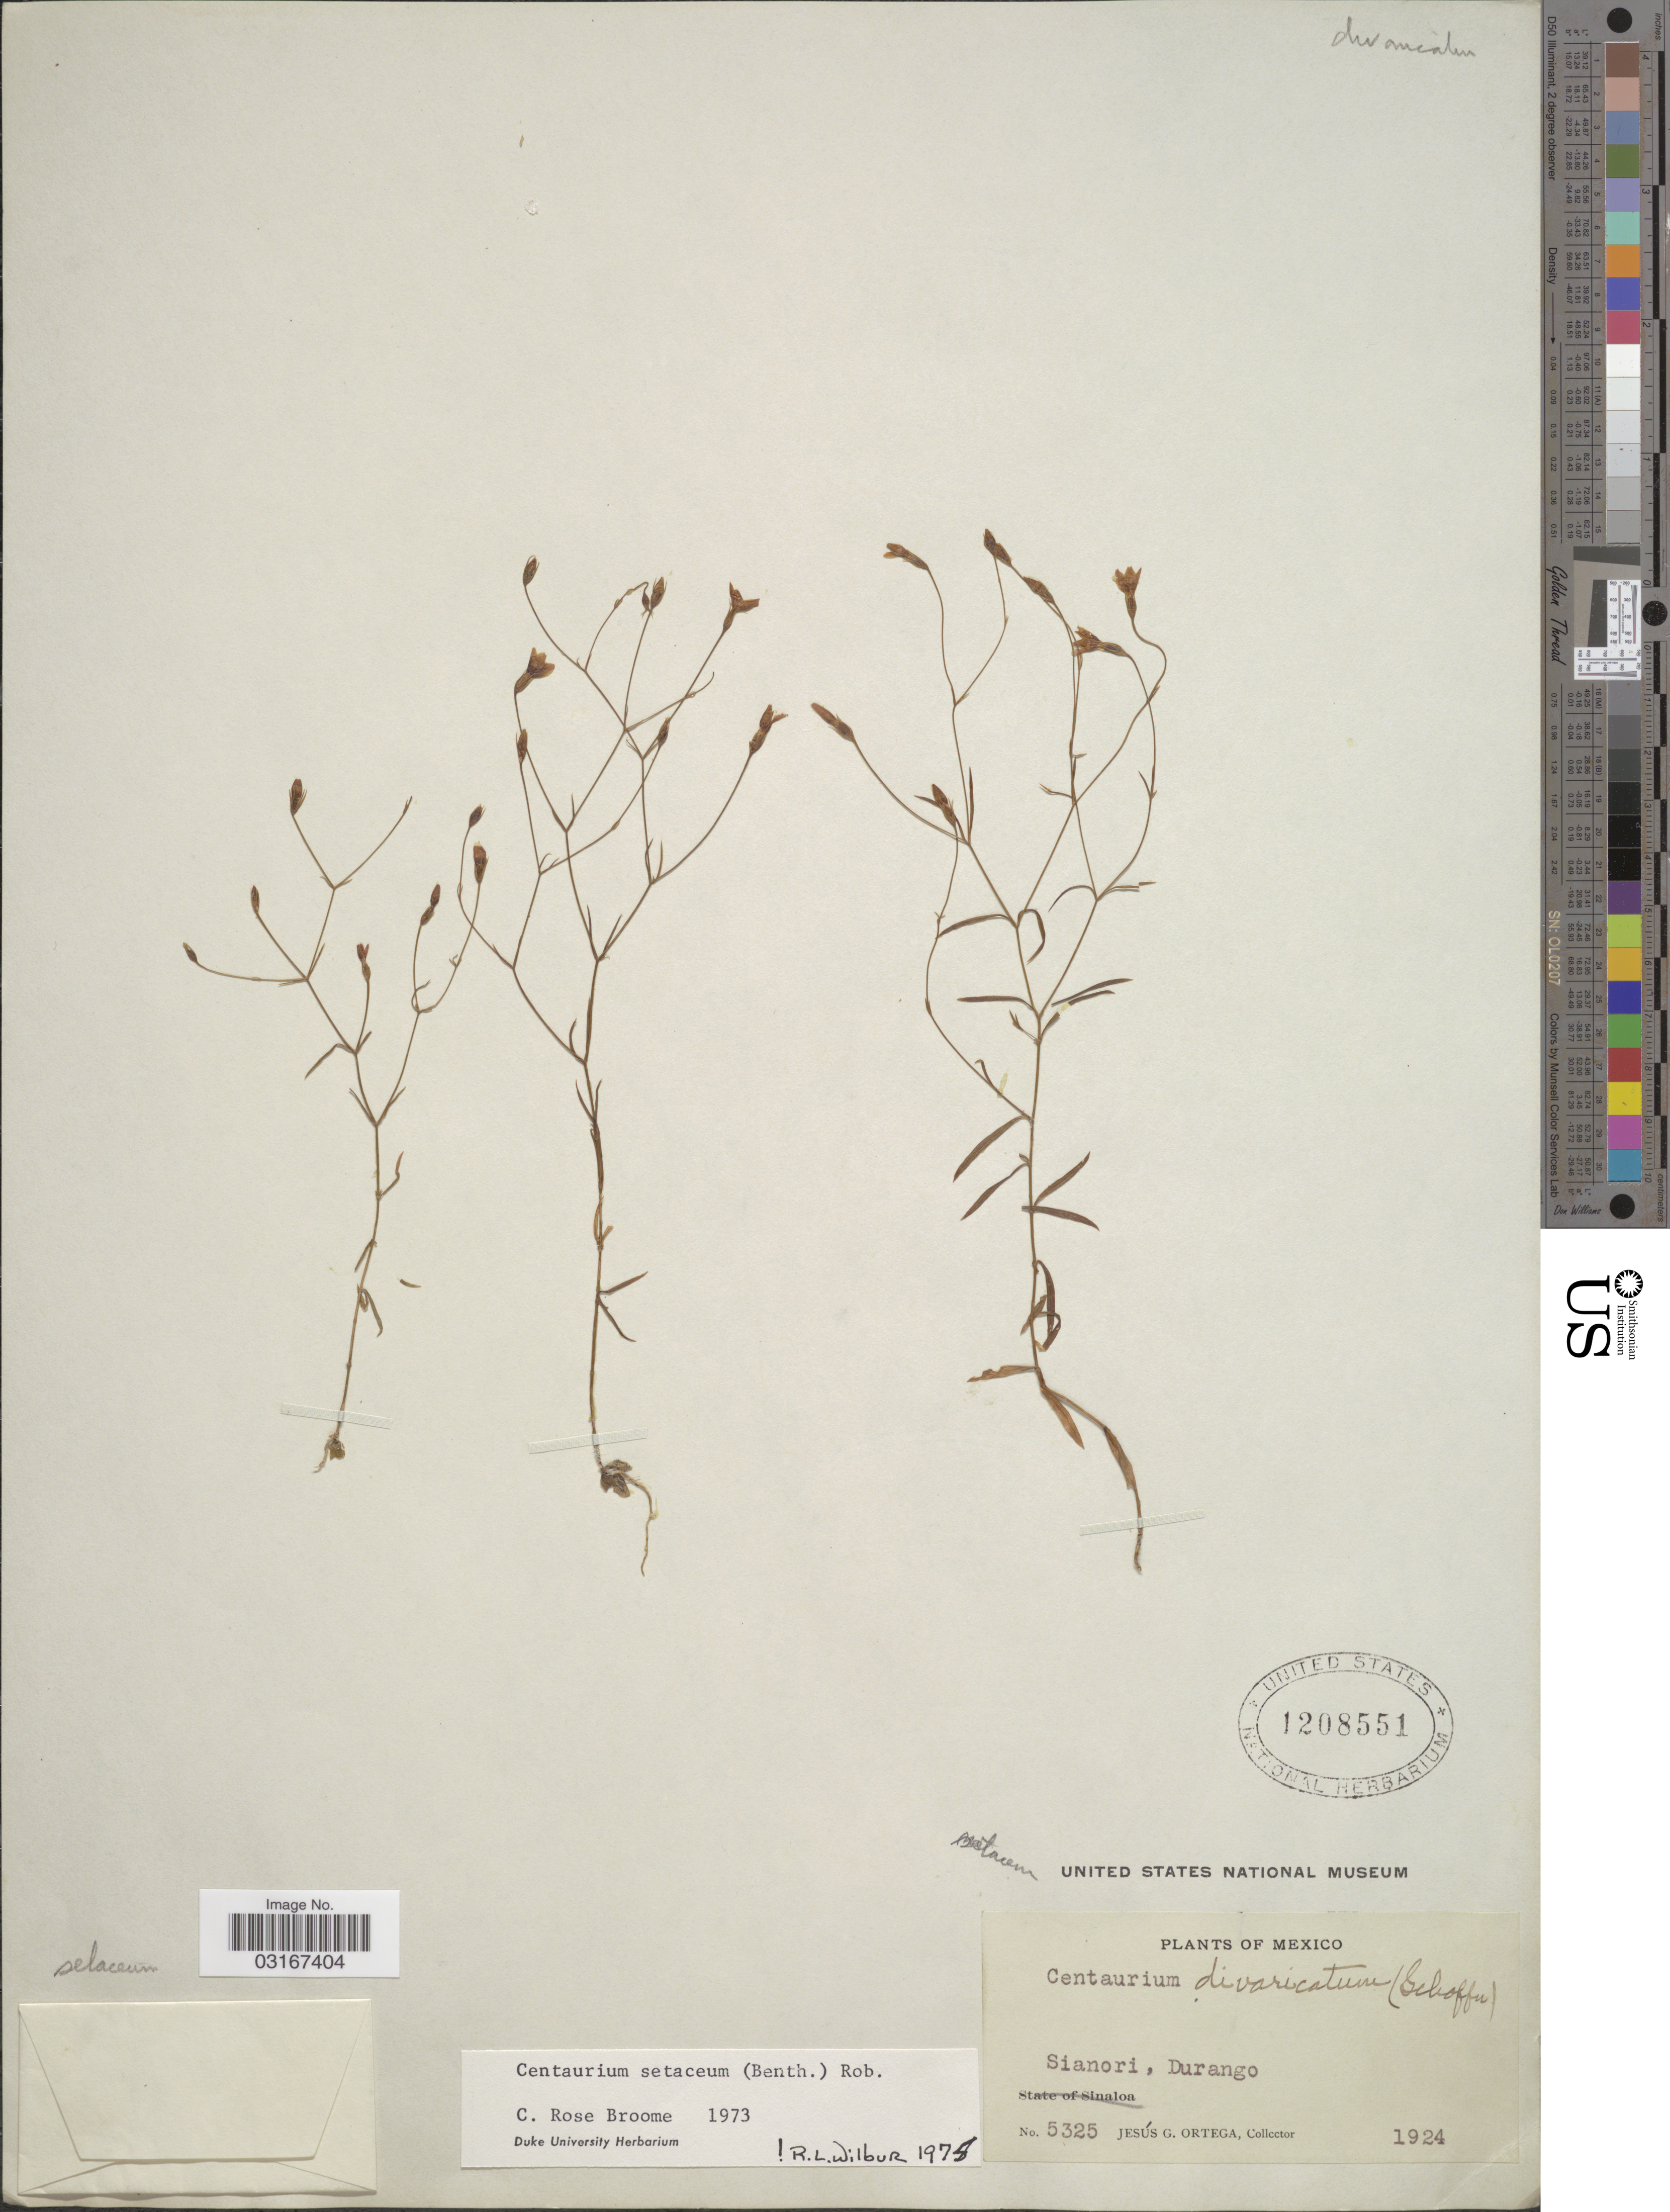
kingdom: Plantae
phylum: Tracheophyta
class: Magnoliopsida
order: Gentianales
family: Gentianaceae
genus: Centaurium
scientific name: Centaurium setaceum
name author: (Benth.) B.L. Rob.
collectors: J. Ortega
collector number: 5325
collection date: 1924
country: Mexico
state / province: Durango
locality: Sianori.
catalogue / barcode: US 1208551